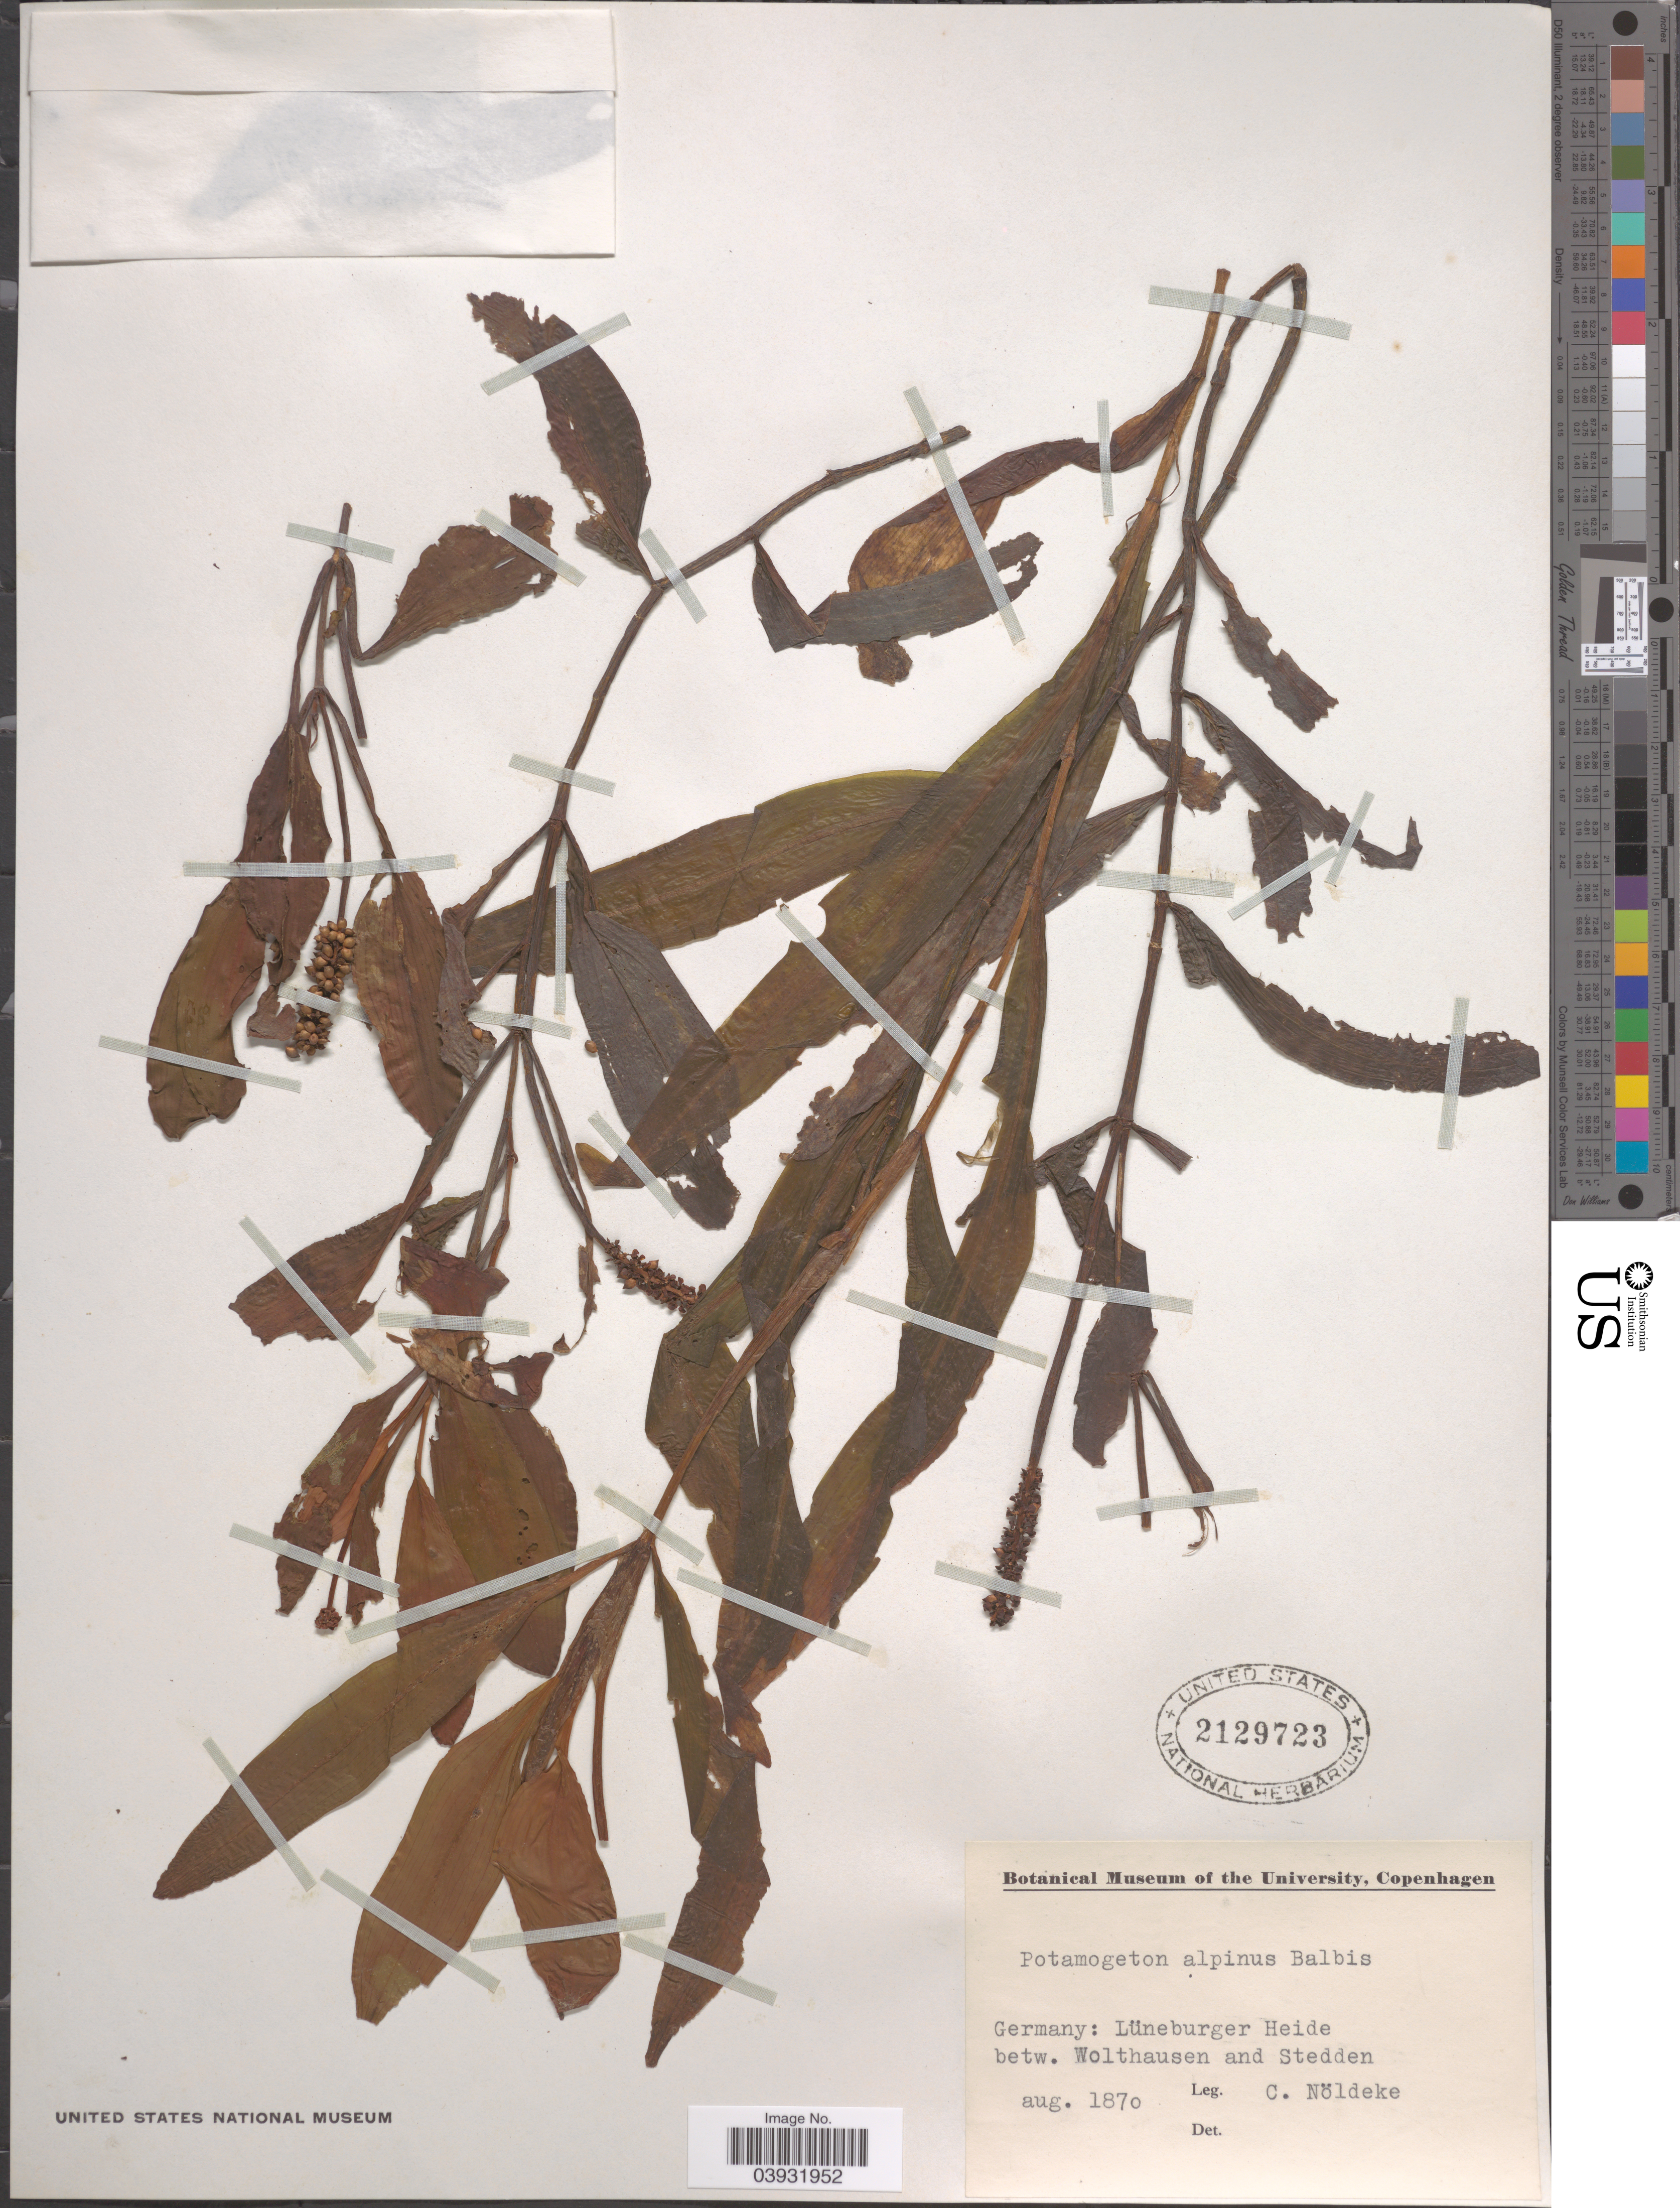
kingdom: Plantae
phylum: Tracheophyta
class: Liliopsida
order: Alismatales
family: Potamogetonaceae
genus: Potamogeton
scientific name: Potamogeton alpinus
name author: Balb.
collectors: C. Noldeke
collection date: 1870-08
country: Germany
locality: Lüneburger Heide betw. Wolthausen and Stedden.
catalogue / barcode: US 2129723